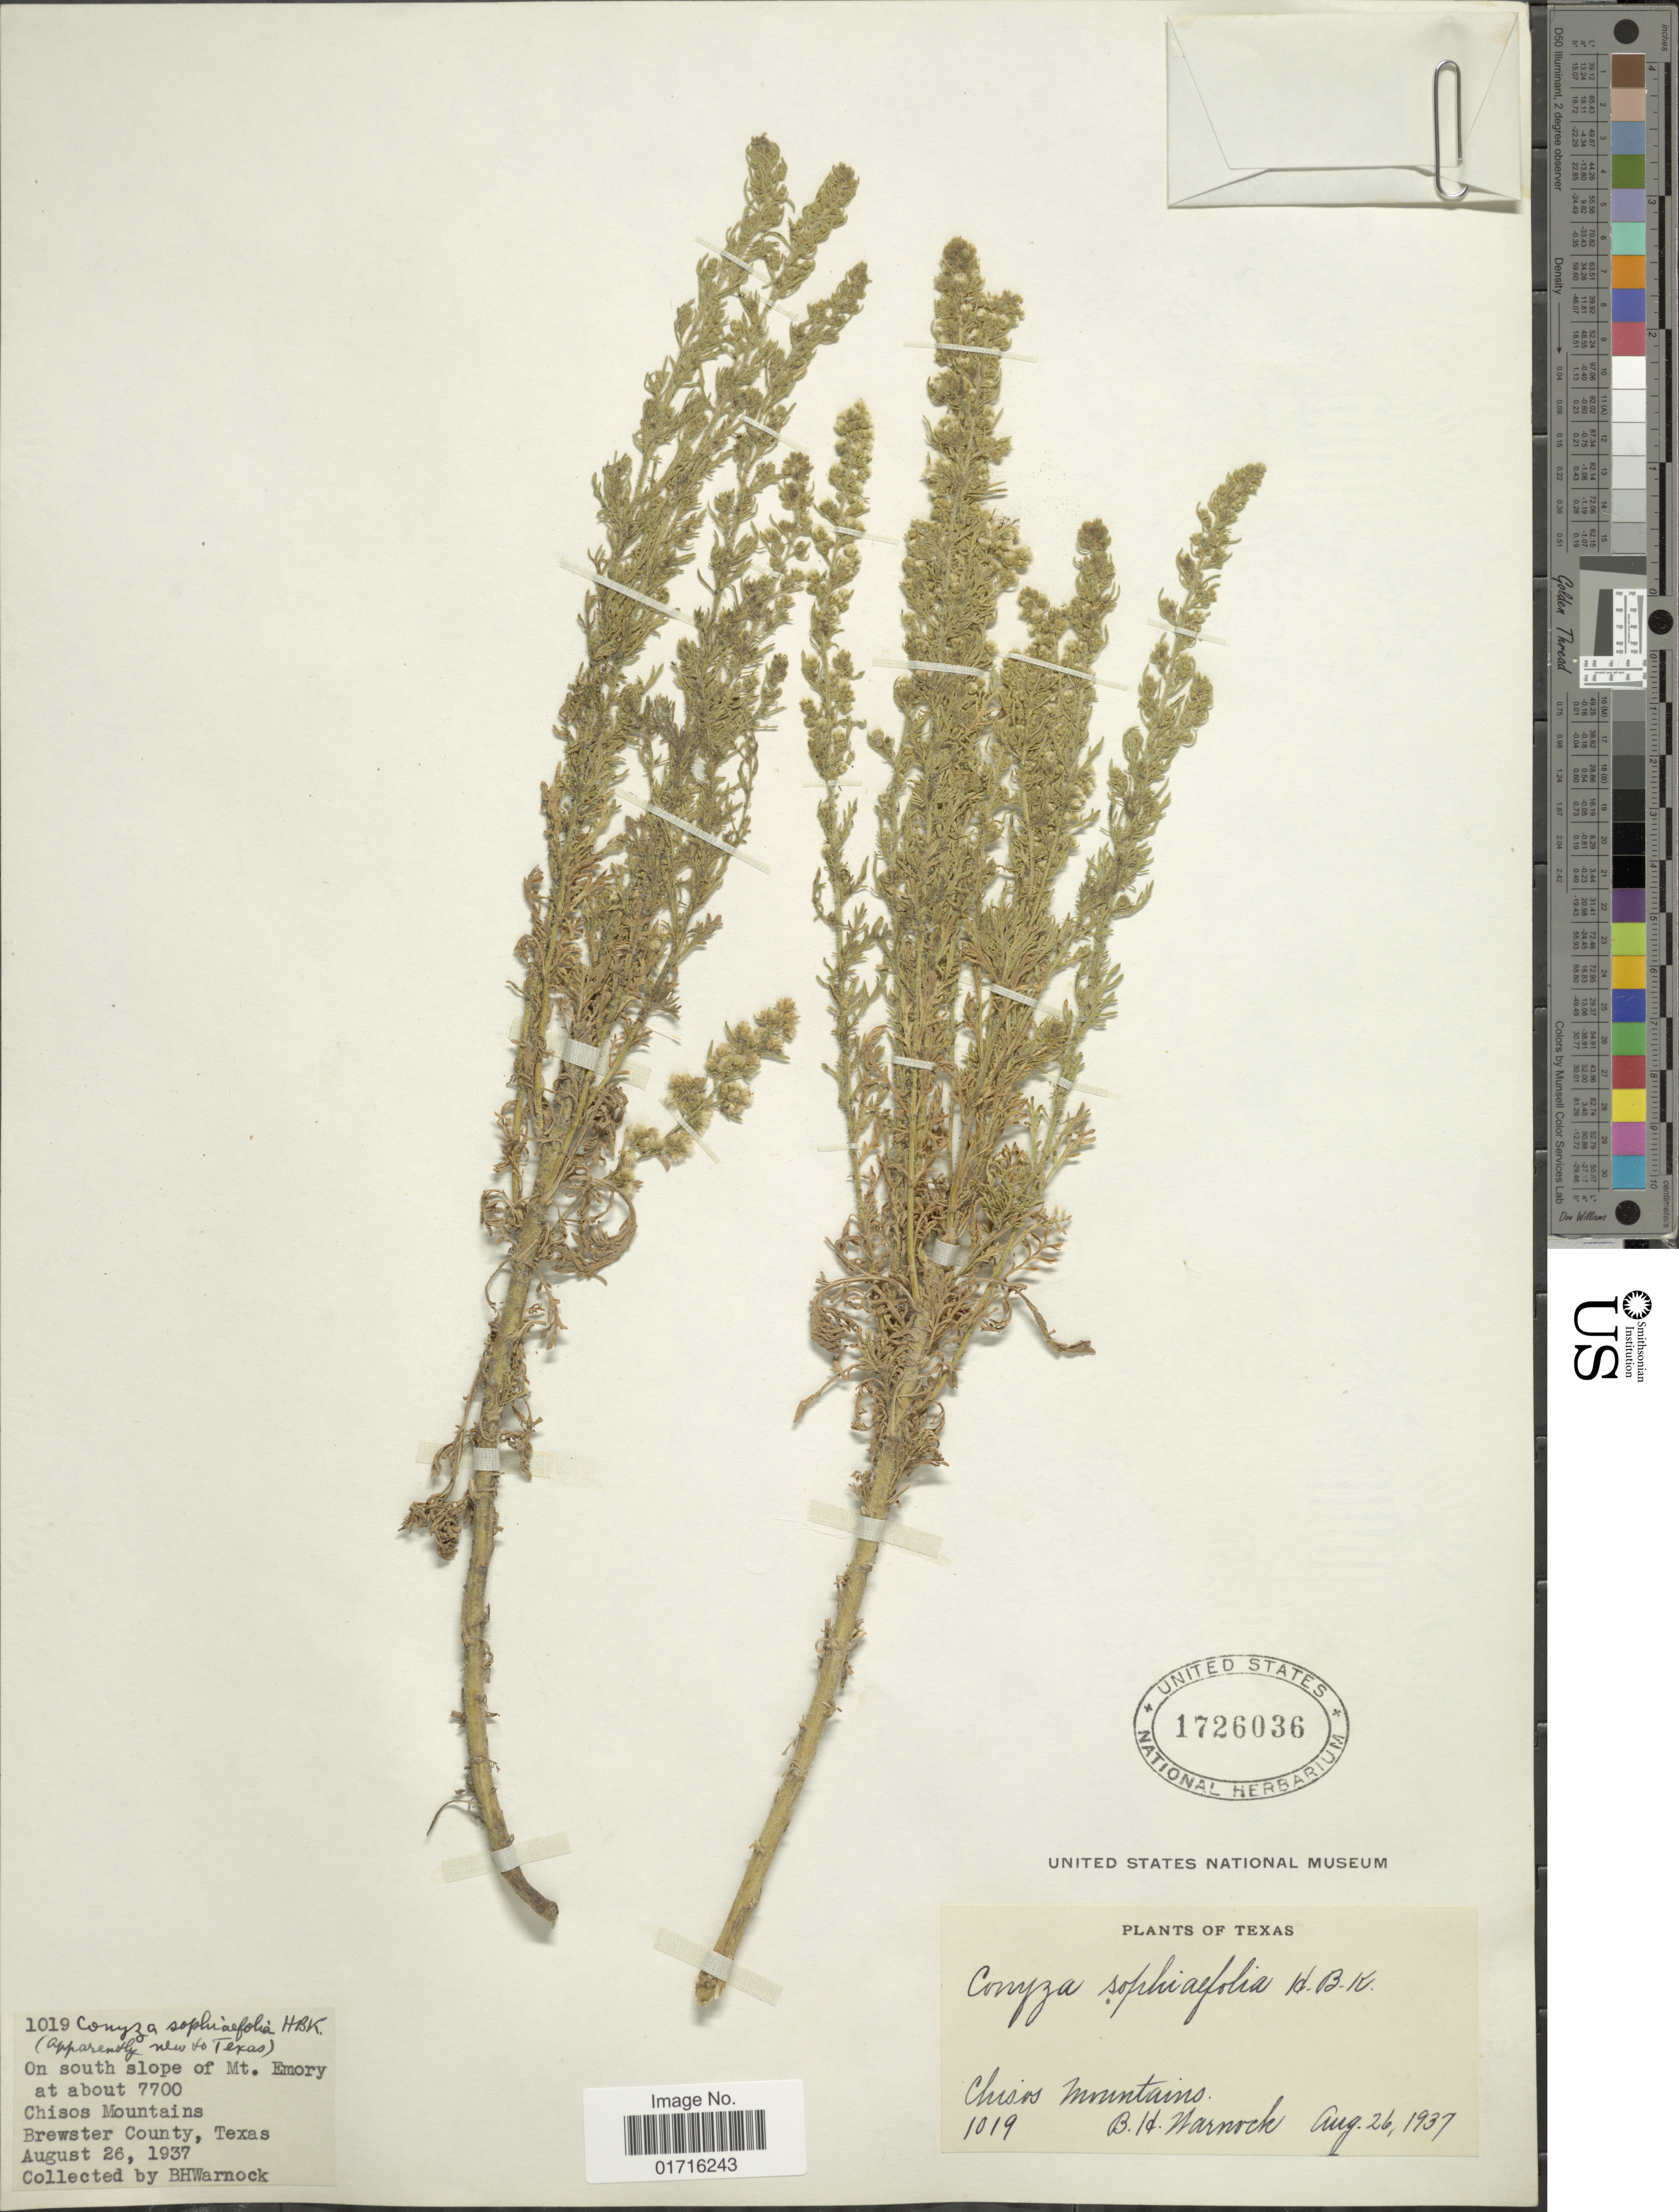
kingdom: Plantae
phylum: Tracheophyta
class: Magnoliopsida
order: Asterales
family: Asteraceae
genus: Conyza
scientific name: Conyza sophiaefolia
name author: Kunth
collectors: B. H. Warnock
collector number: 1019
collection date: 1937-08-26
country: United States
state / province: Texas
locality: Chisos Mountains, on south slope of Mt. Emory, Brewster County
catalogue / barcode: US 1726036